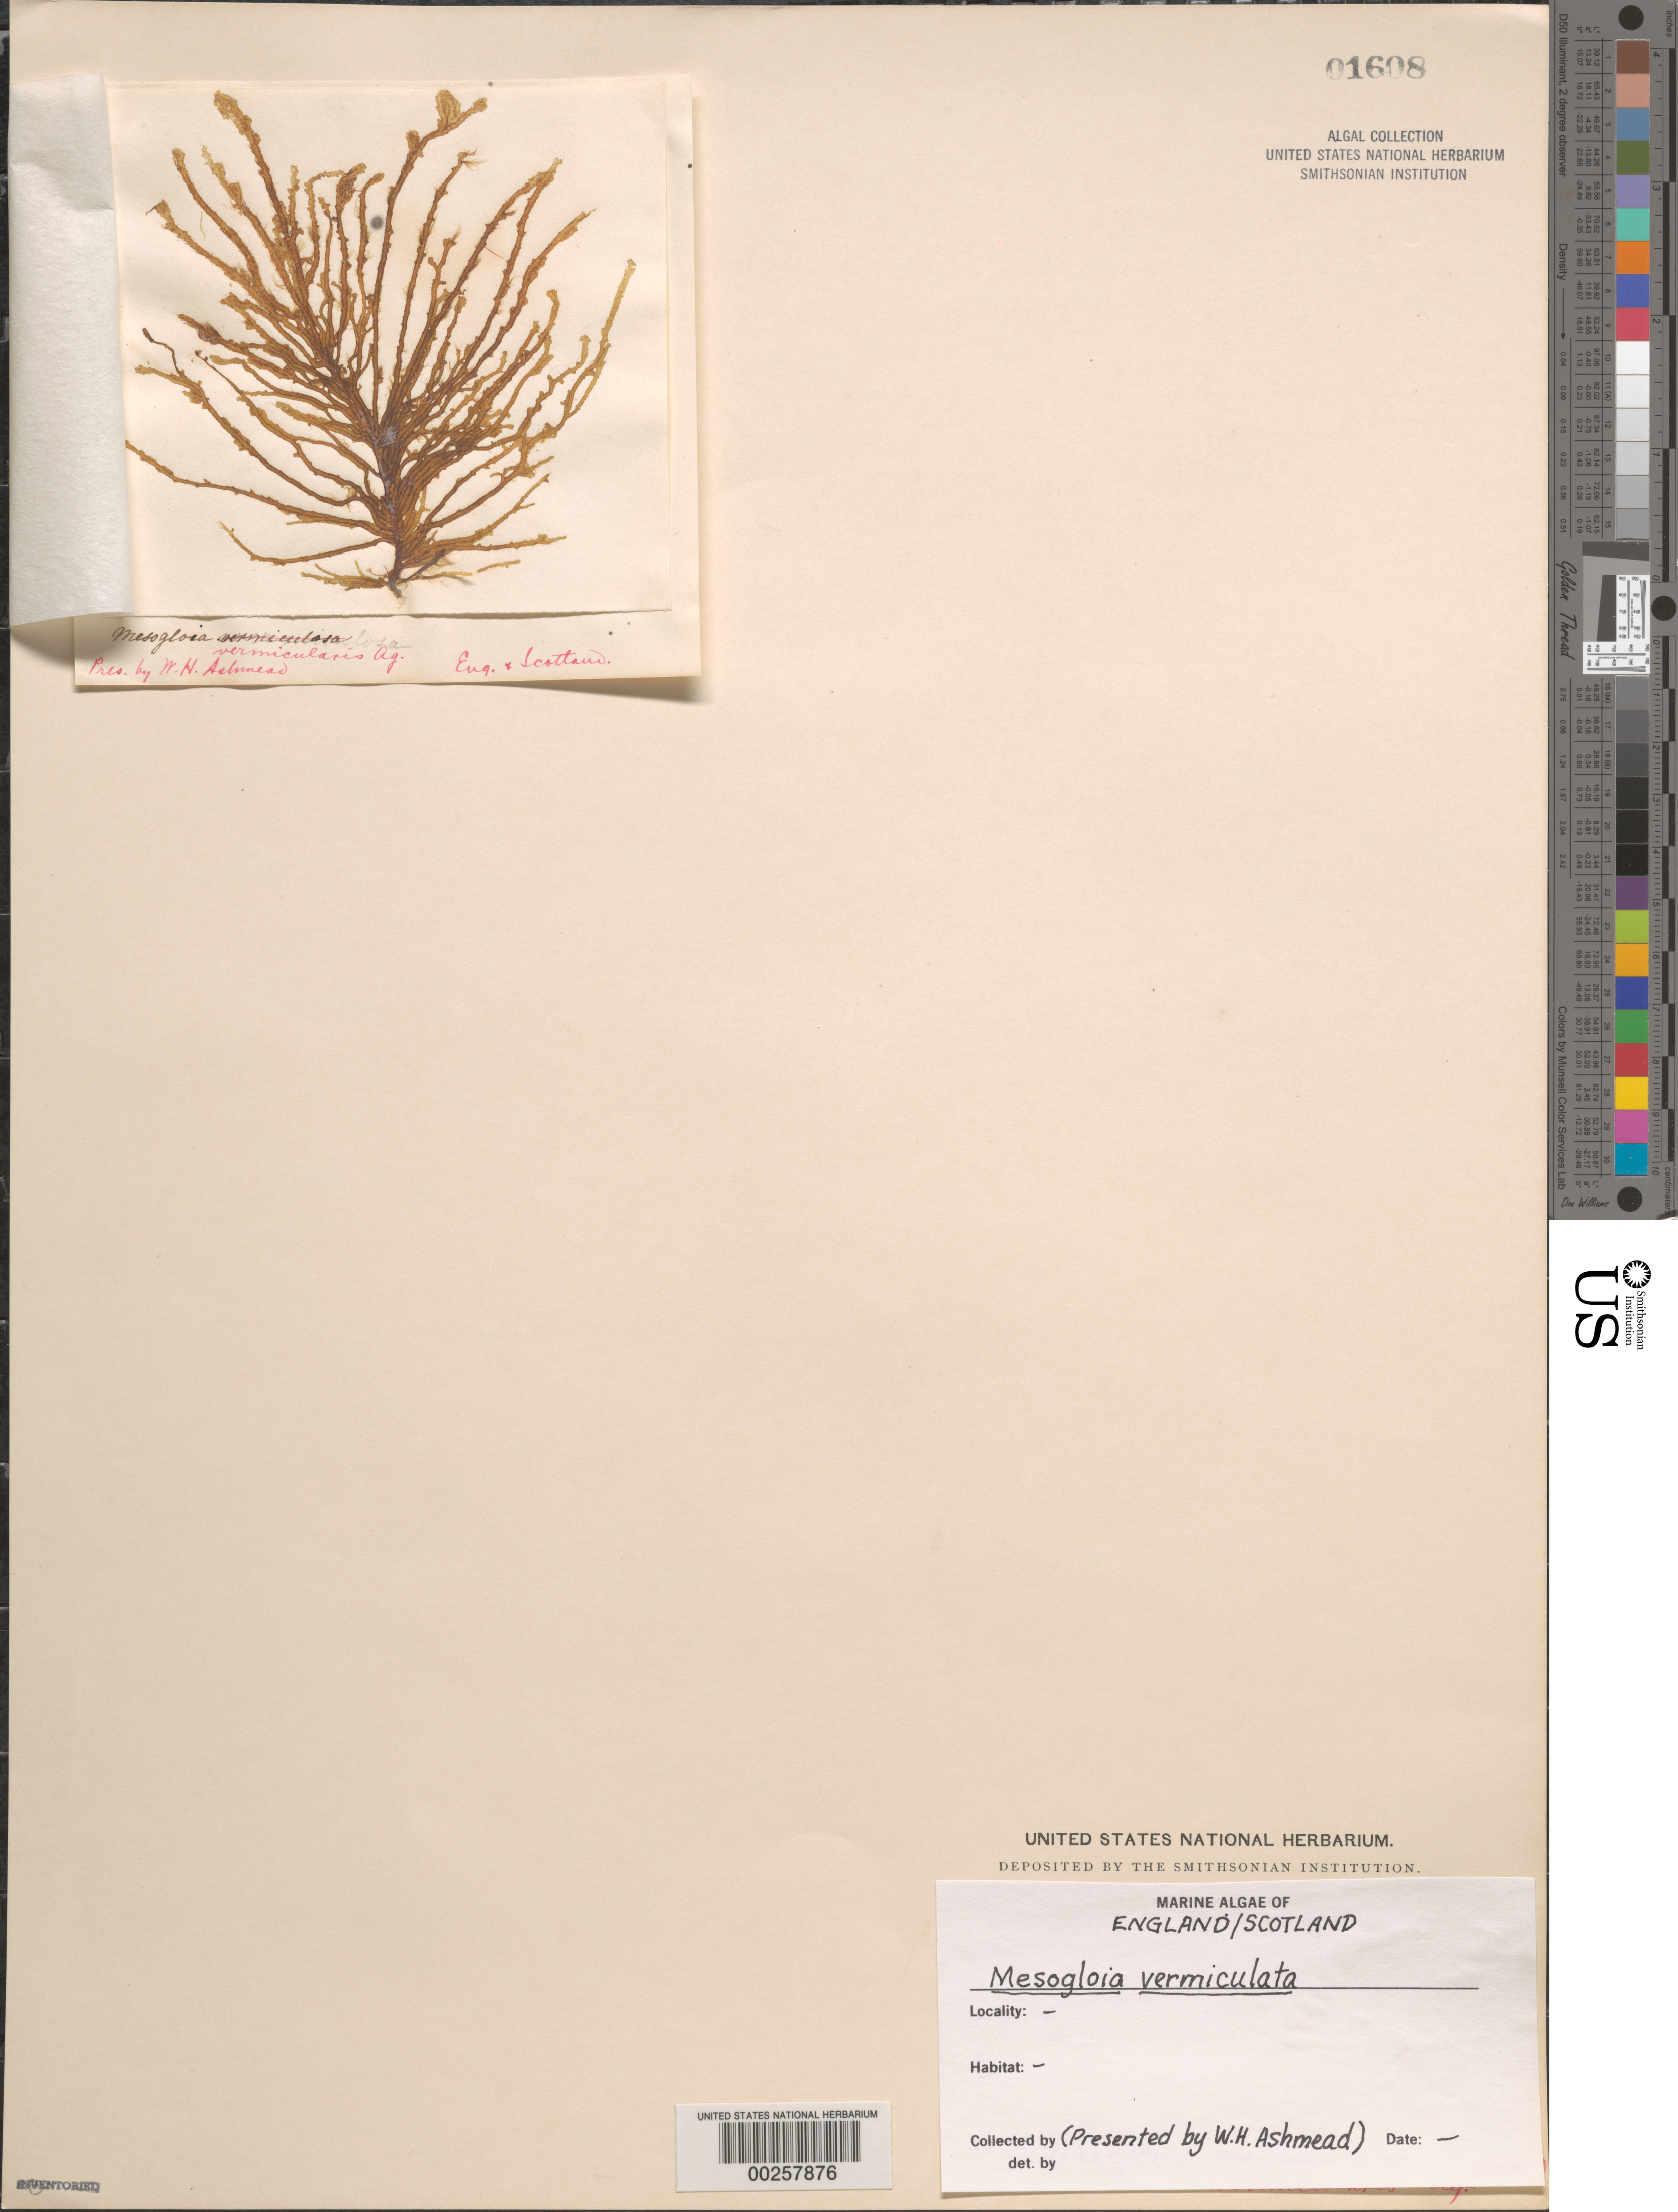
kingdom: Chromista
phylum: Ochrophyta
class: Phaeophyceae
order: Ectocarpales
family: Chordariaceae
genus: Mesogloia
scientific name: Mesogloia vermiculata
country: United Kingdom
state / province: England / Scotland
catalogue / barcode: US 1608